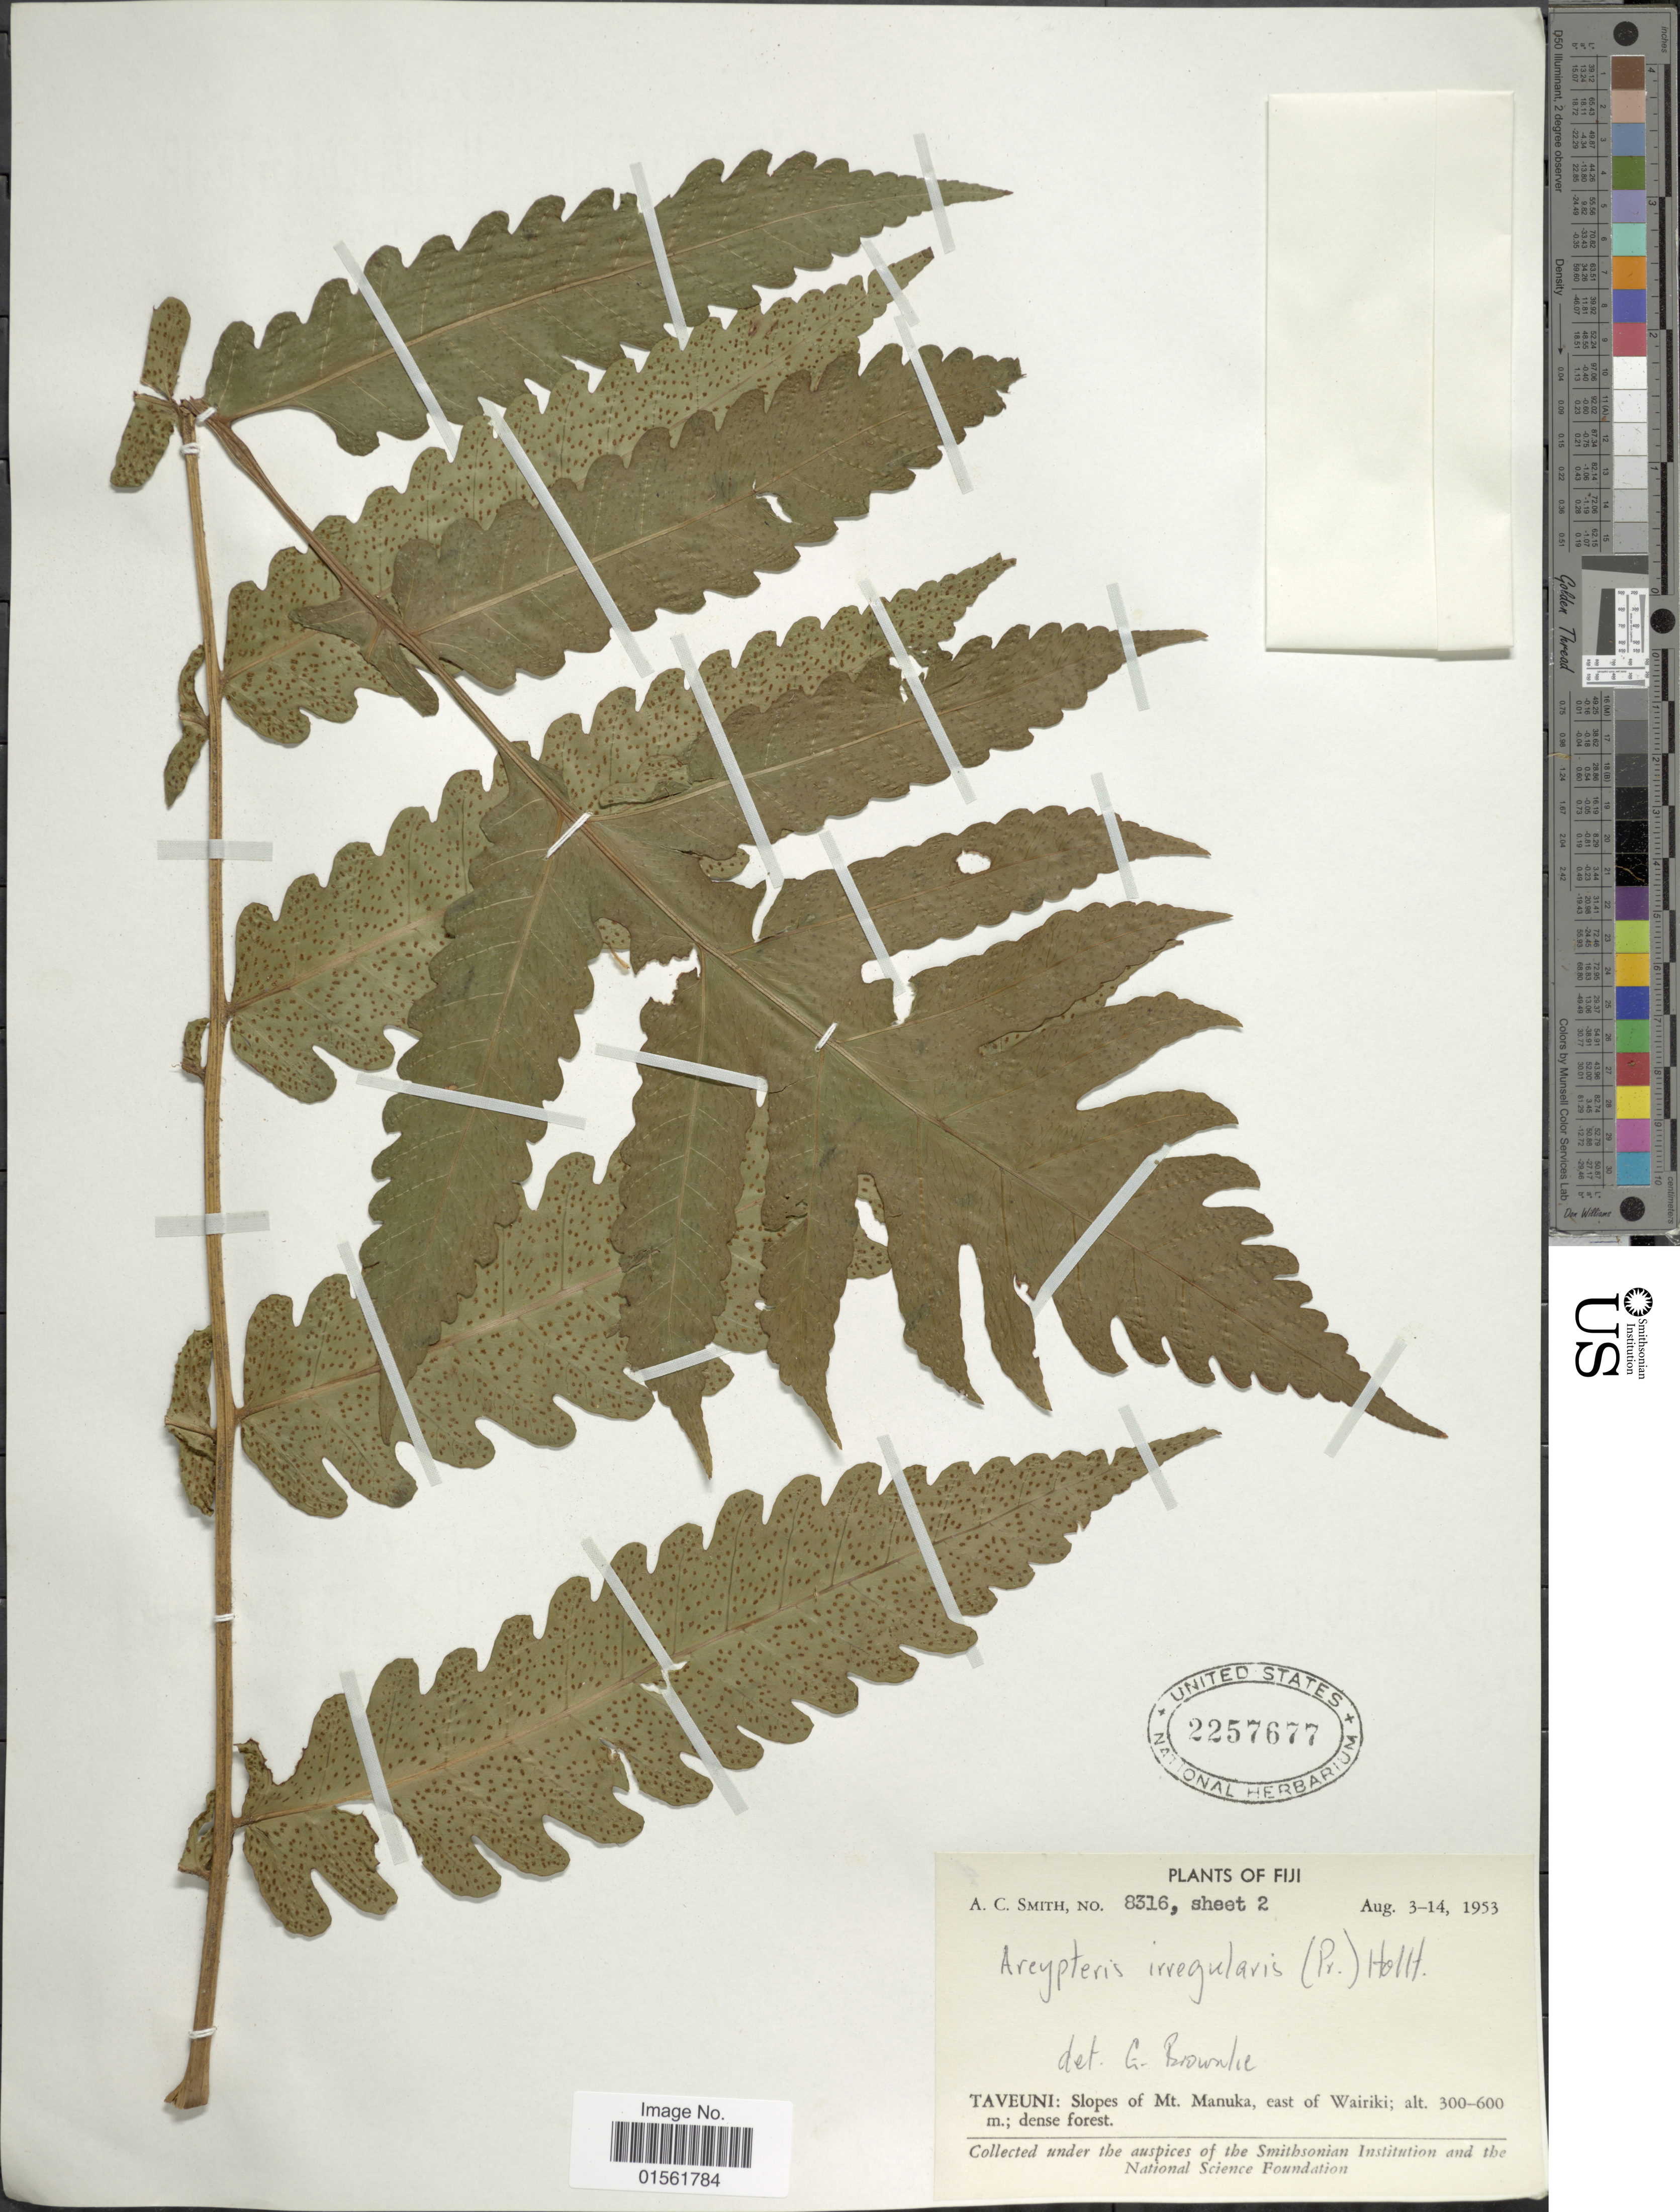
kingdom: Plantae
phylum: Tracheophyta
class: Polypodiopsida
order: Polypodiales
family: Dryopteridaceae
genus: Pleocnemia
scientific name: Pleocnemia irregularis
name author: (C. Presl) Holttum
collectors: A. C. Smith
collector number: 8316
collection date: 1953-08-03/1953-08-14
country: Fiji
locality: Taveuni: Slopes of Mt. Manuka, east of Wairiki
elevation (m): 300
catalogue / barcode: US 2257677